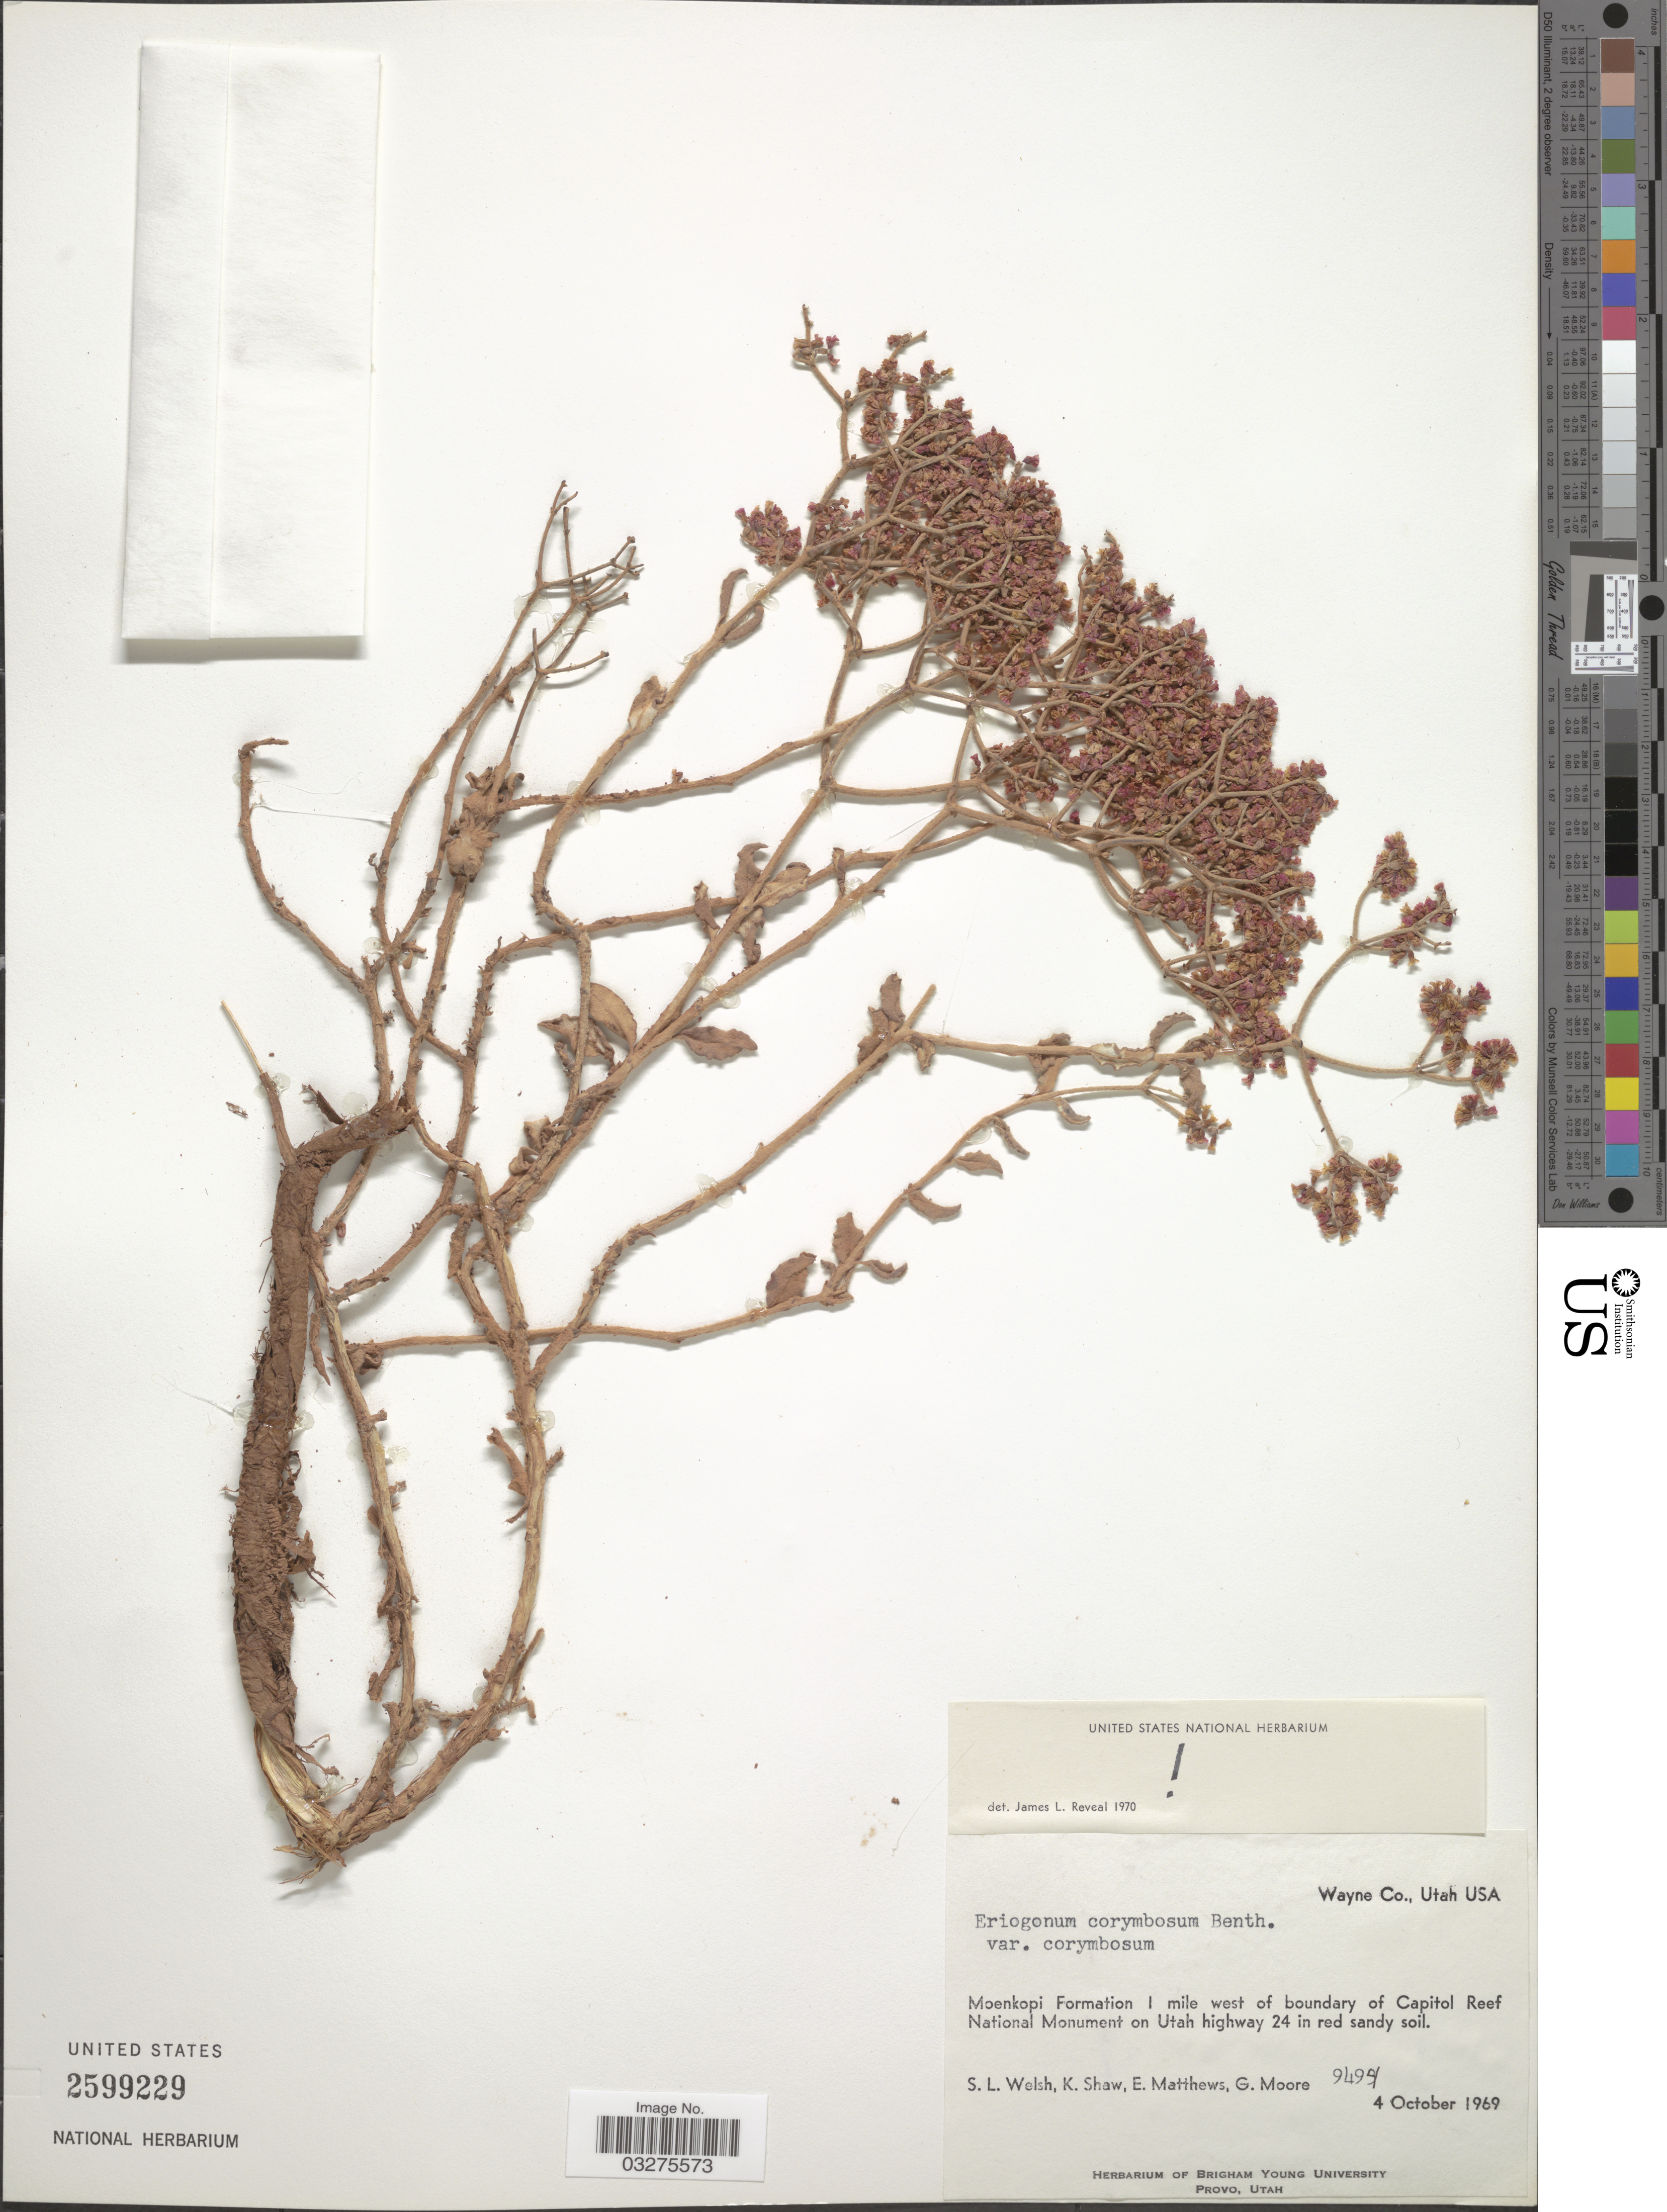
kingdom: Plantae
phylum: Tracheophyta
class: Magnoliopsida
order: Caryophyllales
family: Polygonaceae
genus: Eriogonum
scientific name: Eriogonum corymbosum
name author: Benth.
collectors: S. Welsh, K. Shaw, E. Matthews & G. Moore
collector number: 94951*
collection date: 1969-10-04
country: United States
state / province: Utah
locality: Wayne Co., Moenkopi Formation 1 mile west of boundary of Capitol Reef National Monument on Utah highway 24.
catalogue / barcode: US 2599229